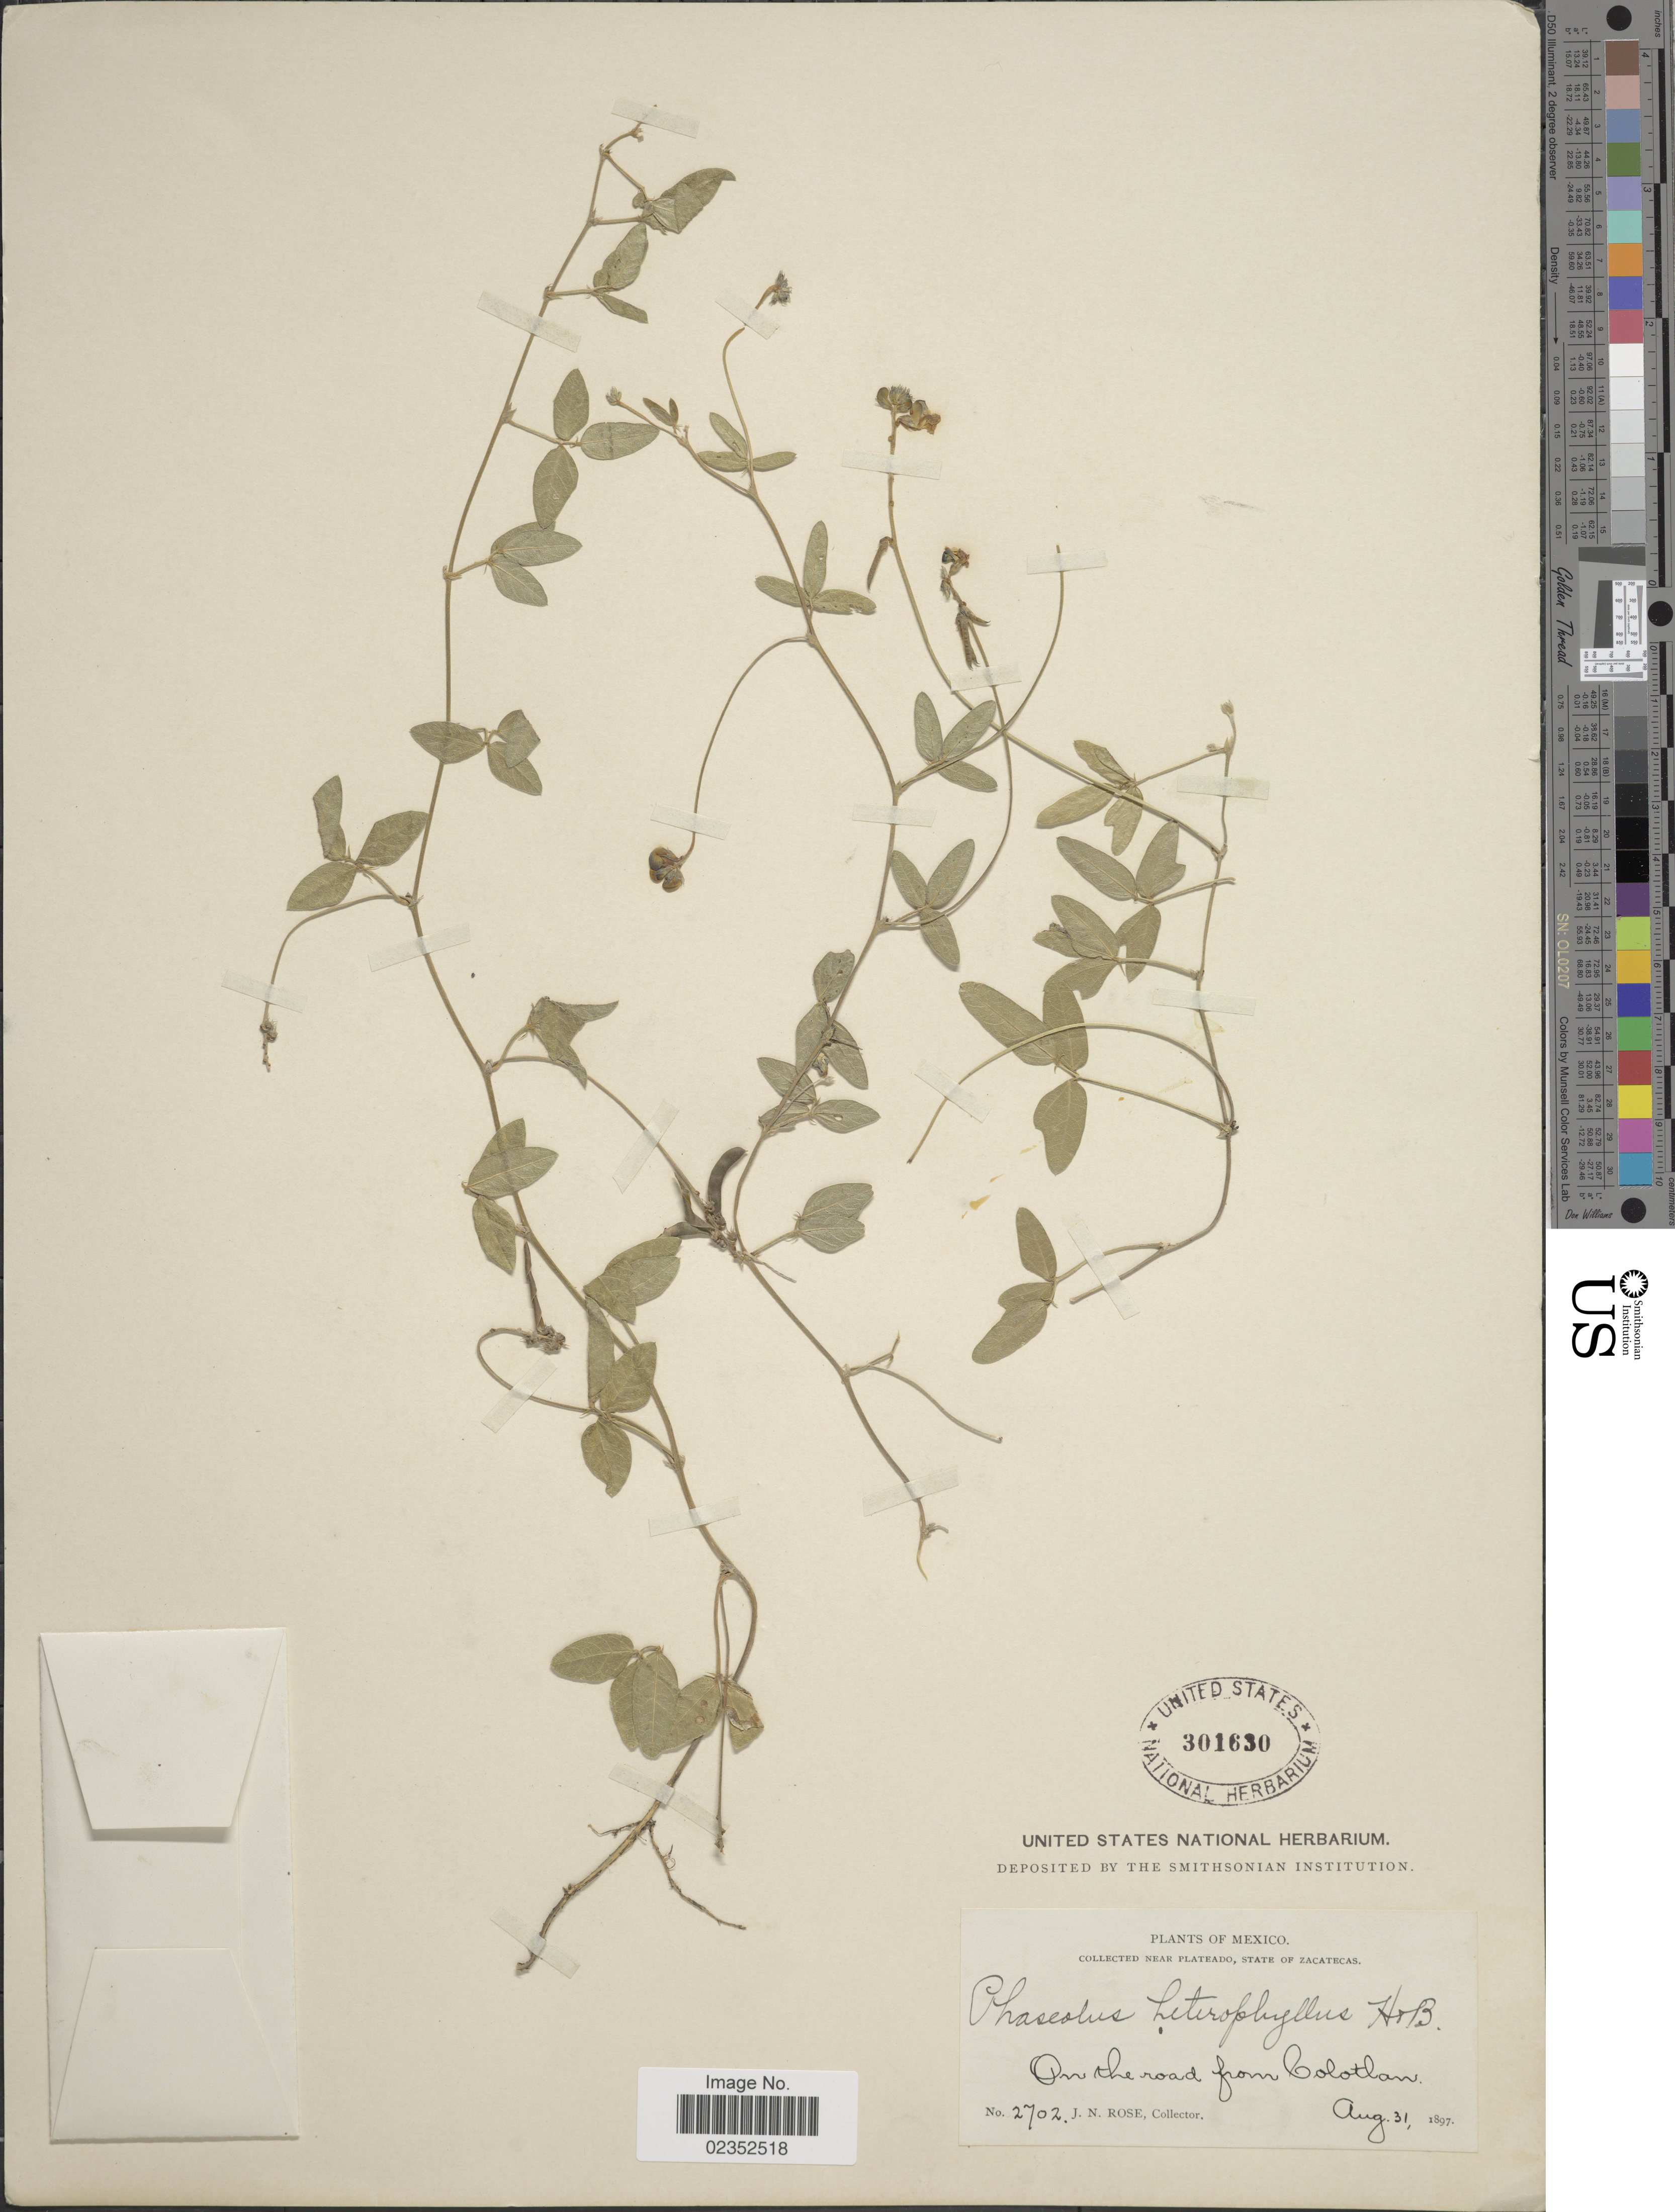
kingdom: Plantae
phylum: Tracheophyta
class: Magnoliopsida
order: Fabales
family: Fabaceae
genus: Macroptilium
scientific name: Macroptilium gibbosifolium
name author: (Ortega) A. Delgado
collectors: J. N. Rose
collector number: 2702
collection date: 1897-08-31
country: Mexico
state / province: Zacatecas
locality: Near Plateado. On the road from Colotlan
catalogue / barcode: US 301630